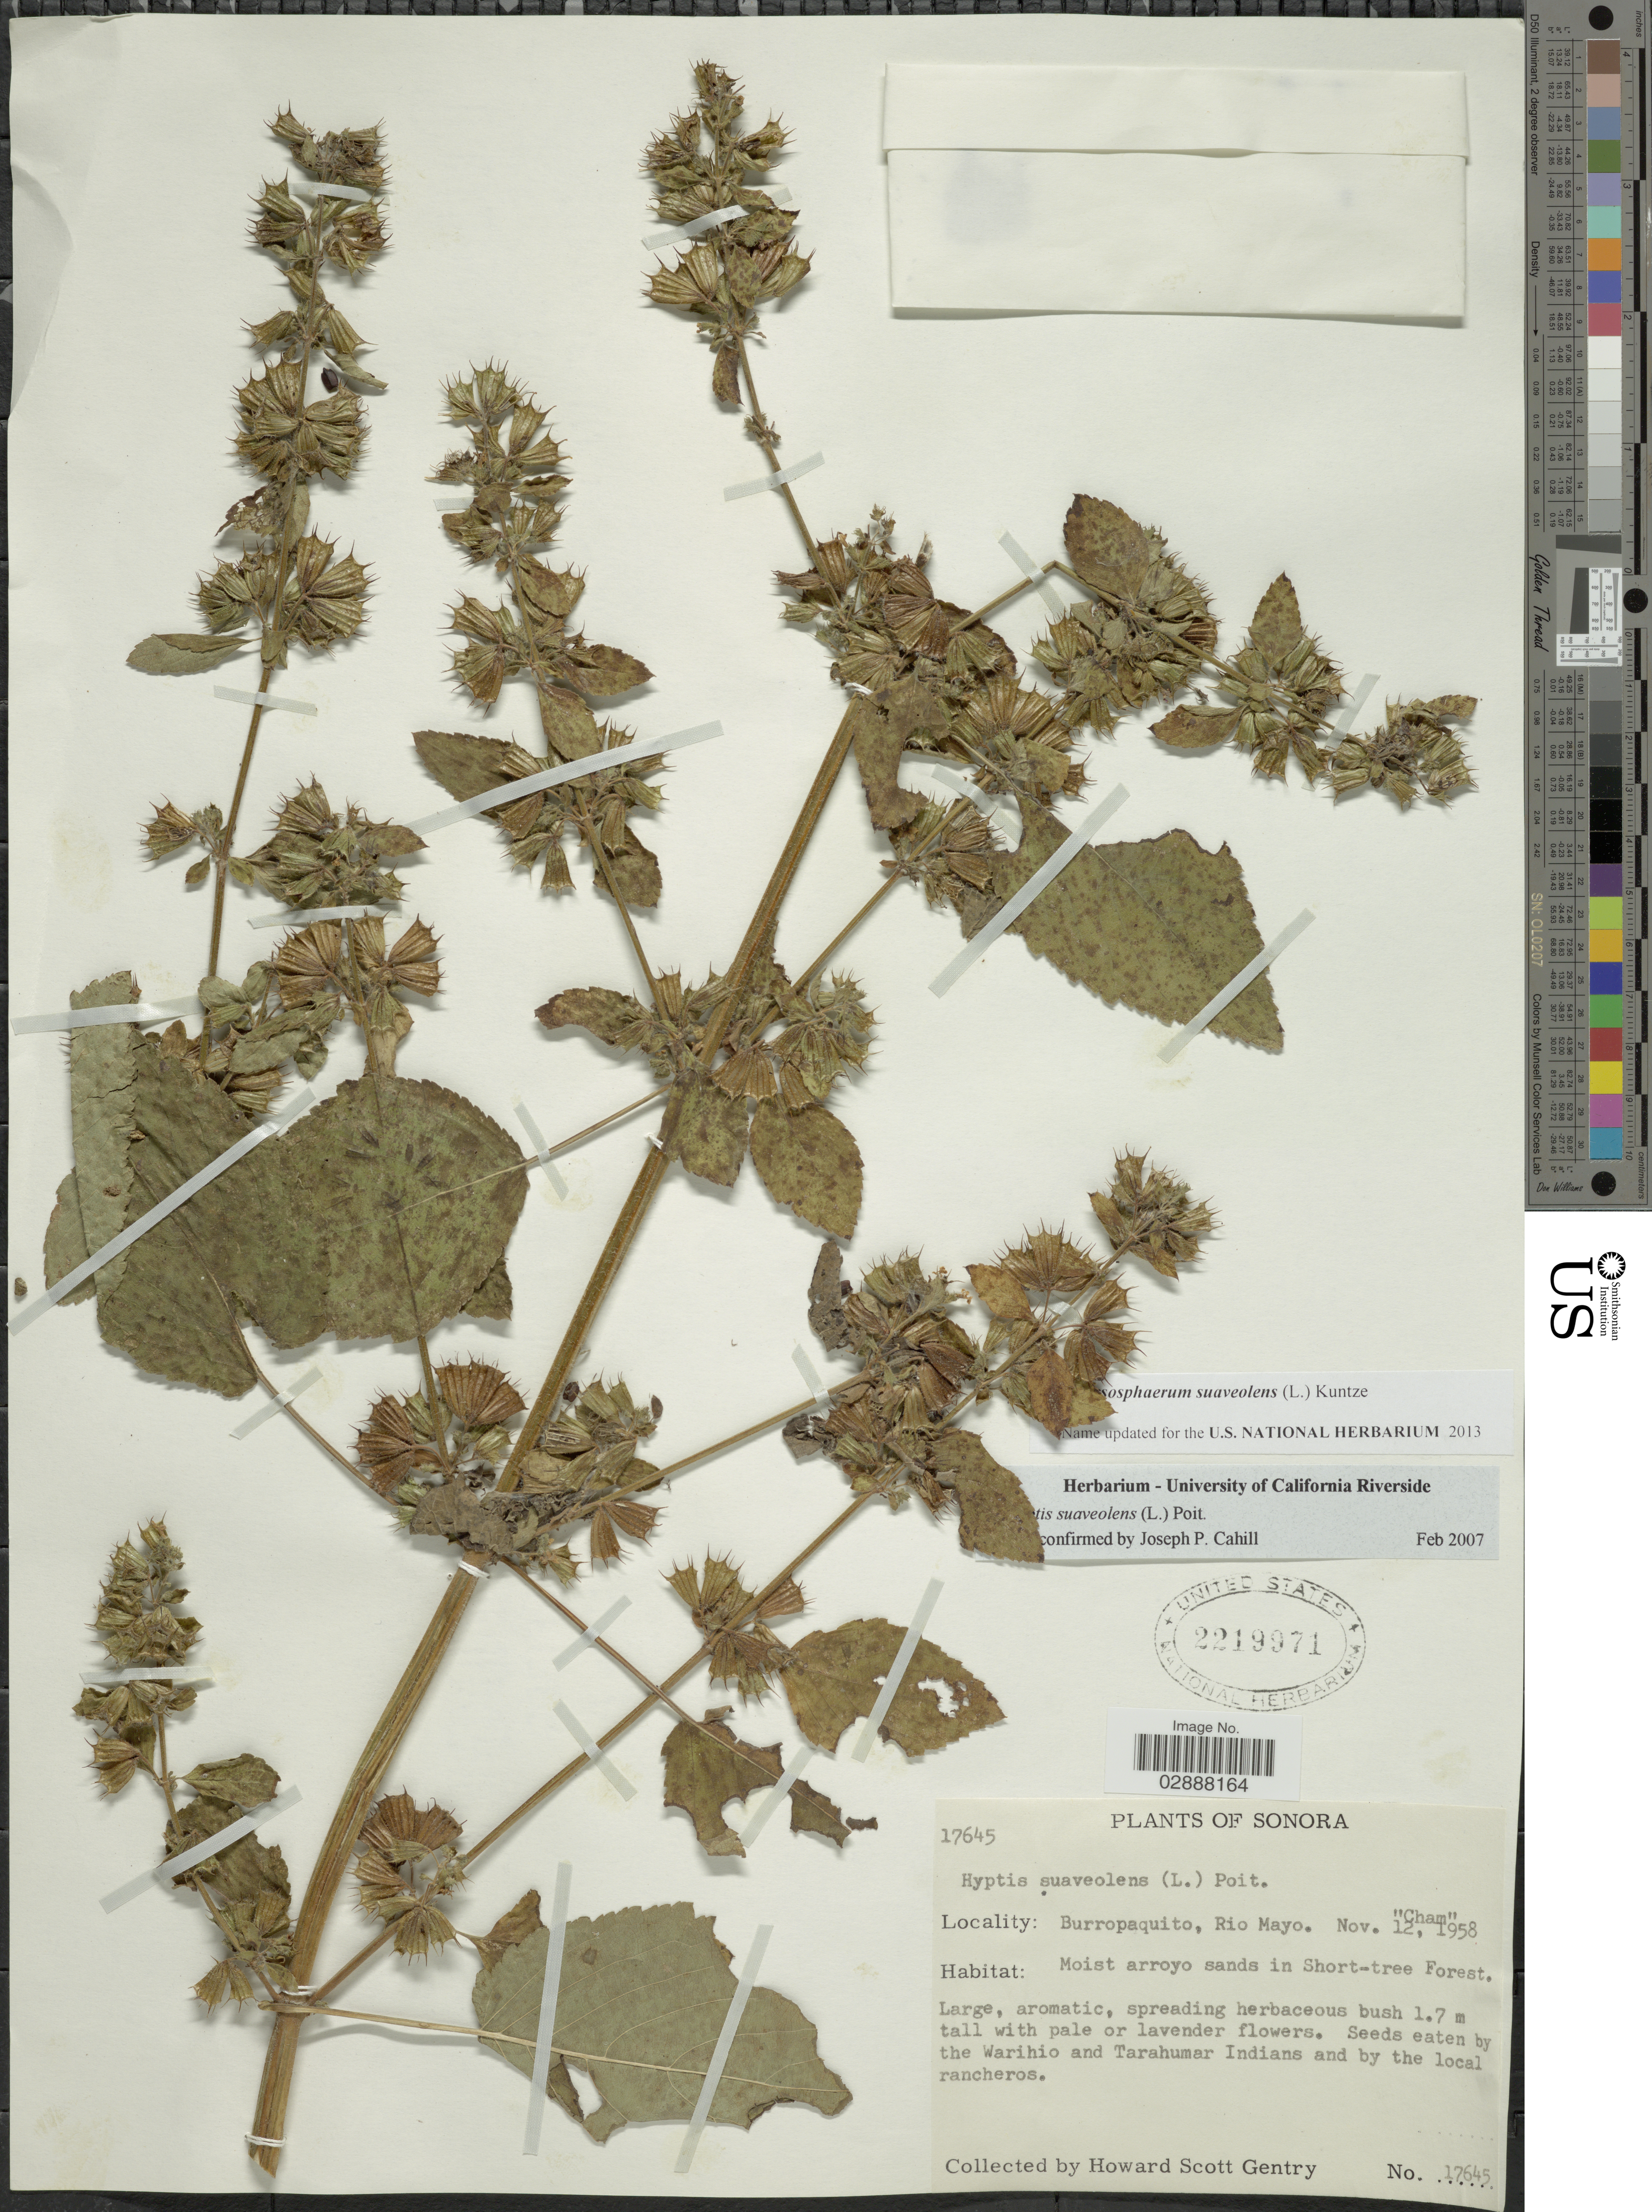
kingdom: Plantae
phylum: Tracheophyta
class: Magnoliopsida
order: Lamiales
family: Lamiaceae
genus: Mesosphaerum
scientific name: Mesosphaerum suaveolens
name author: (L.) Kuntze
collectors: H. S. Gentry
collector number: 17645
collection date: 1958-11-12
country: Mexico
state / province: Sonora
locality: Burropaquito, Rio Mayo. Moist arroyo sands in Short-tree Forest.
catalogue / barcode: US 2219971